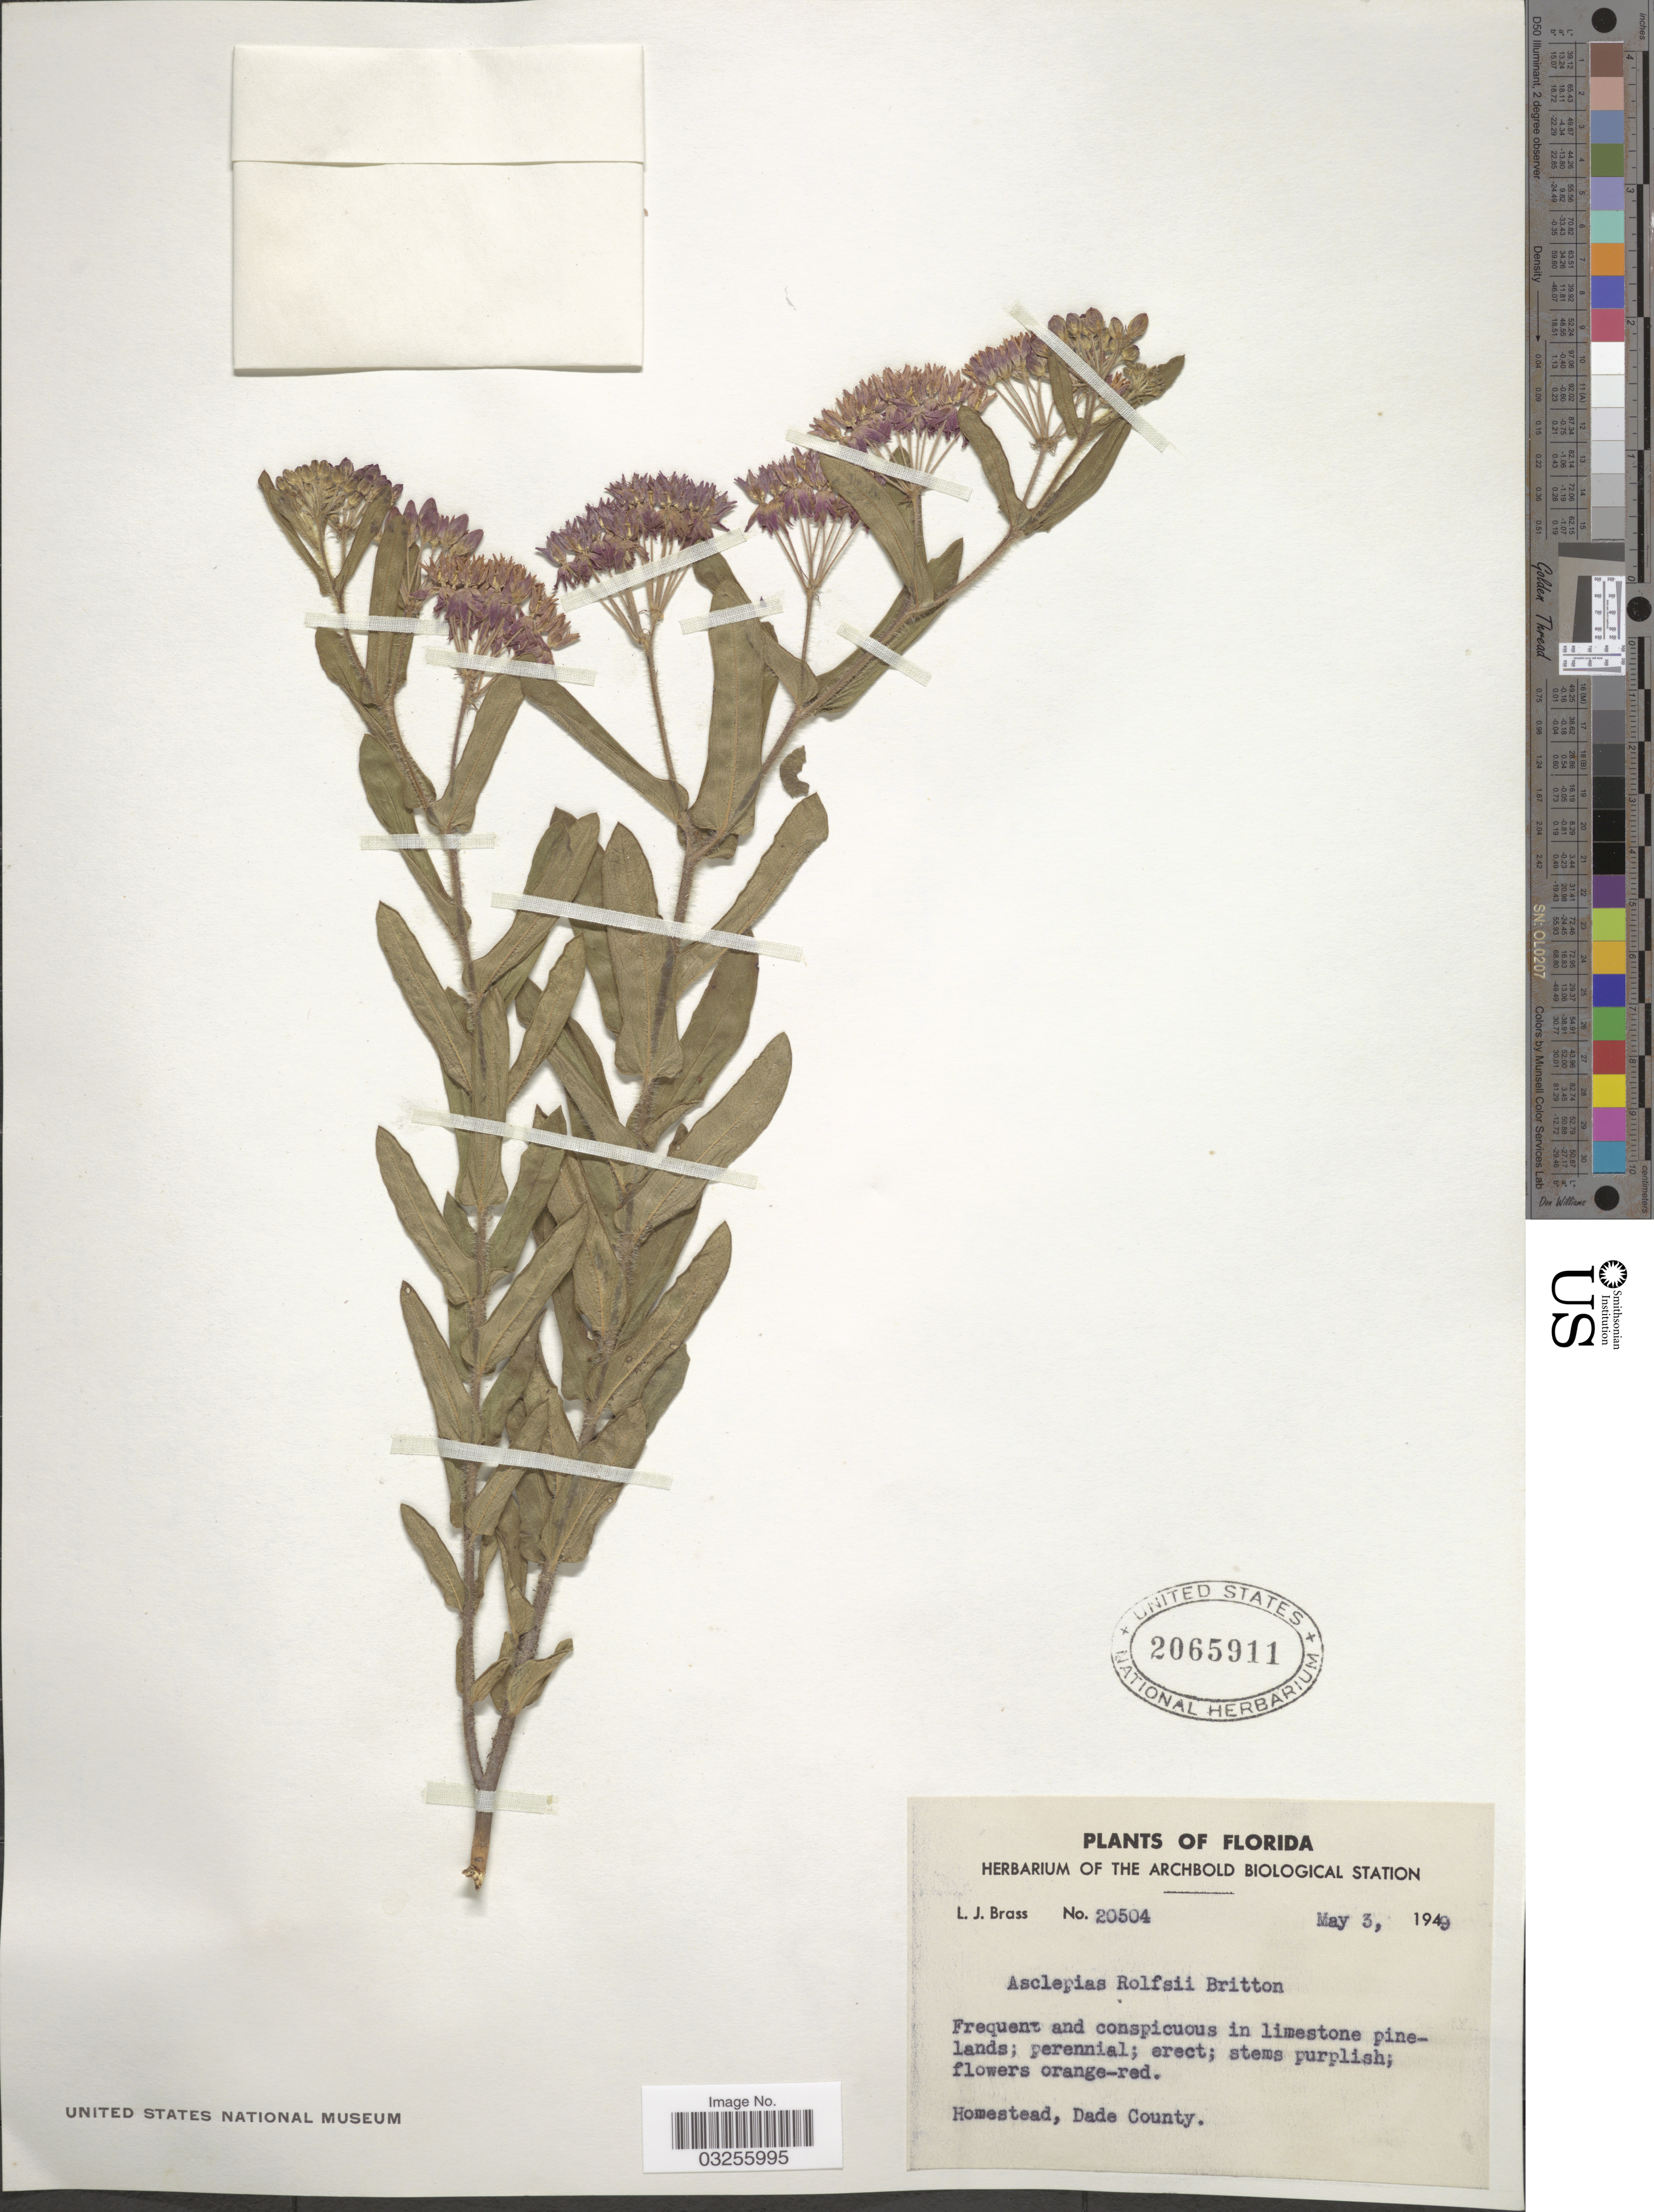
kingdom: Plantae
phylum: Tracheophyta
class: Magnoliopsida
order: Gentianales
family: Apocynaceae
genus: Asclepias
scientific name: Asclepias tuberosa var. rolfsii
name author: ( ex Vail) Shinners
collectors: L. J. Brass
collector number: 20504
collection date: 1949-05-03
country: United States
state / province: Florida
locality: Homestead, Dade County.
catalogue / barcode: US 2065911